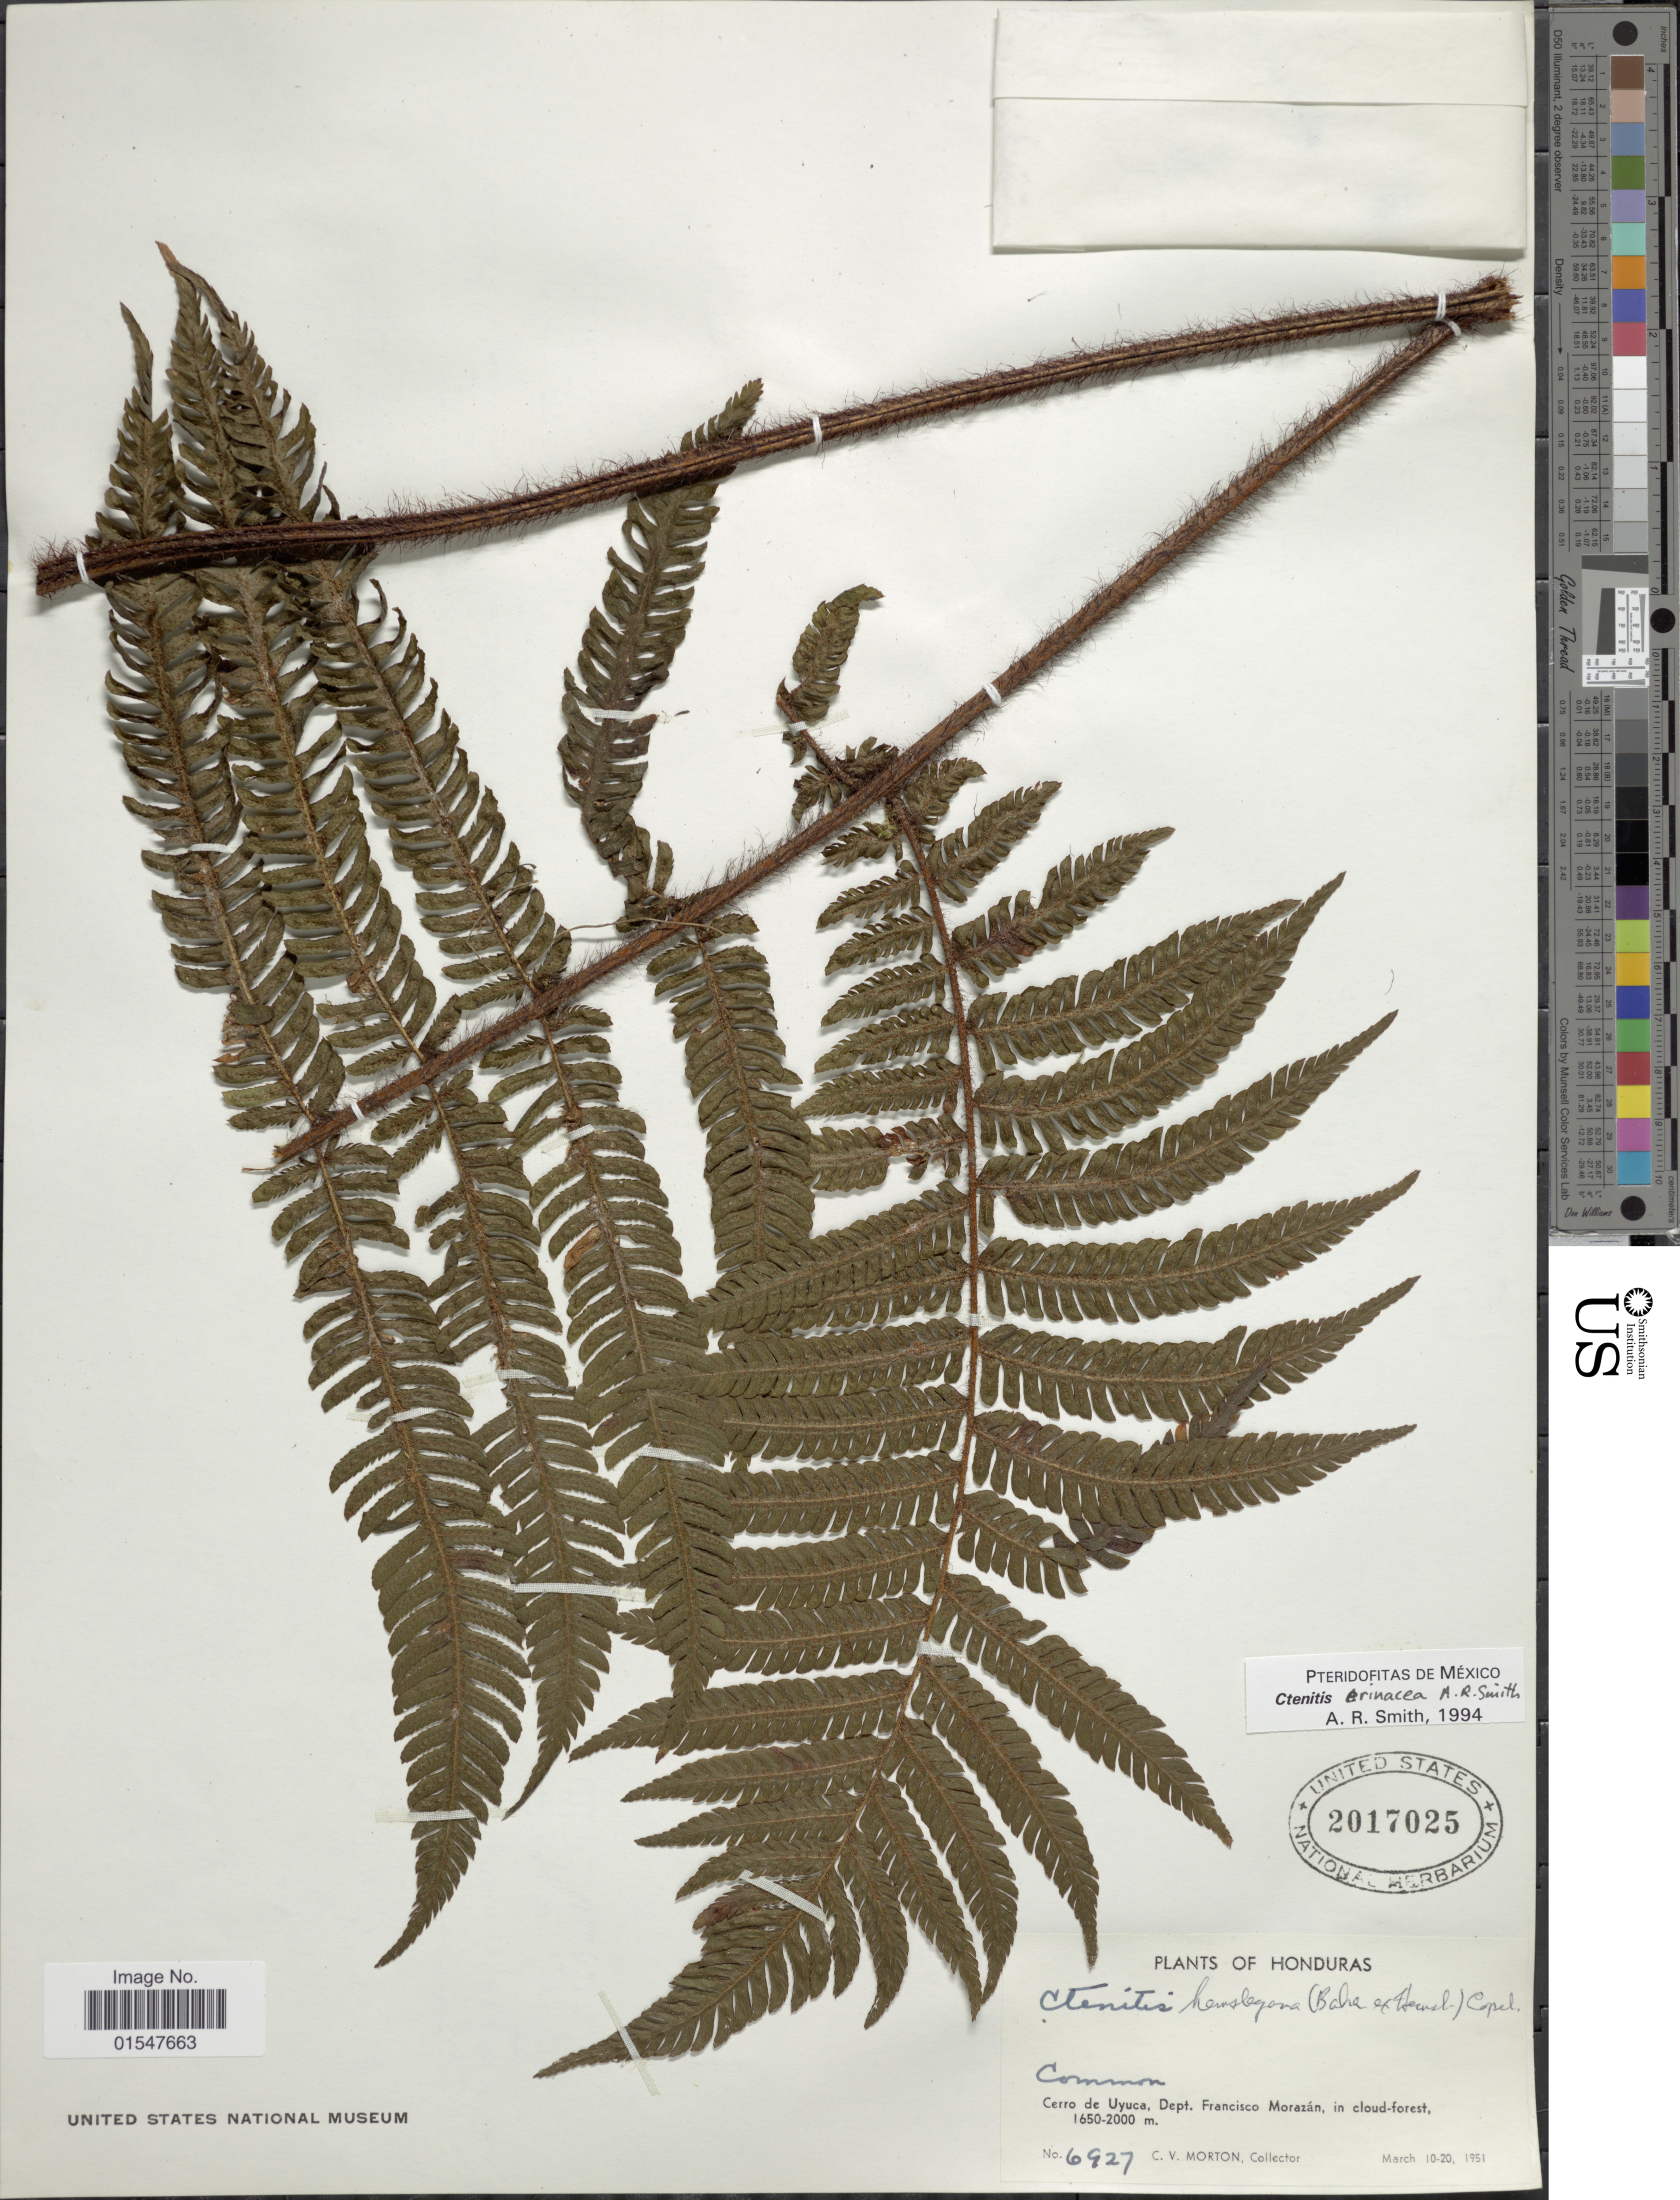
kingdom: Plantae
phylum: Tracheophyta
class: Polypodiopsida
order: Polypodiales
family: Dryopteridaceae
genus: Ctenitis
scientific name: Ctenitis erinacea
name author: A.R. Sm.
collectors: C. V. Morton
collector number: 6927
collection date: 1951-03-10/1951-03-20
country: Honduras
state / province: Fco. Morazán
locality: Cerro de Uyuca, Dept. Francisco de Morazan.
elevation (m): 1650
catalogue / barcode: US 2017025